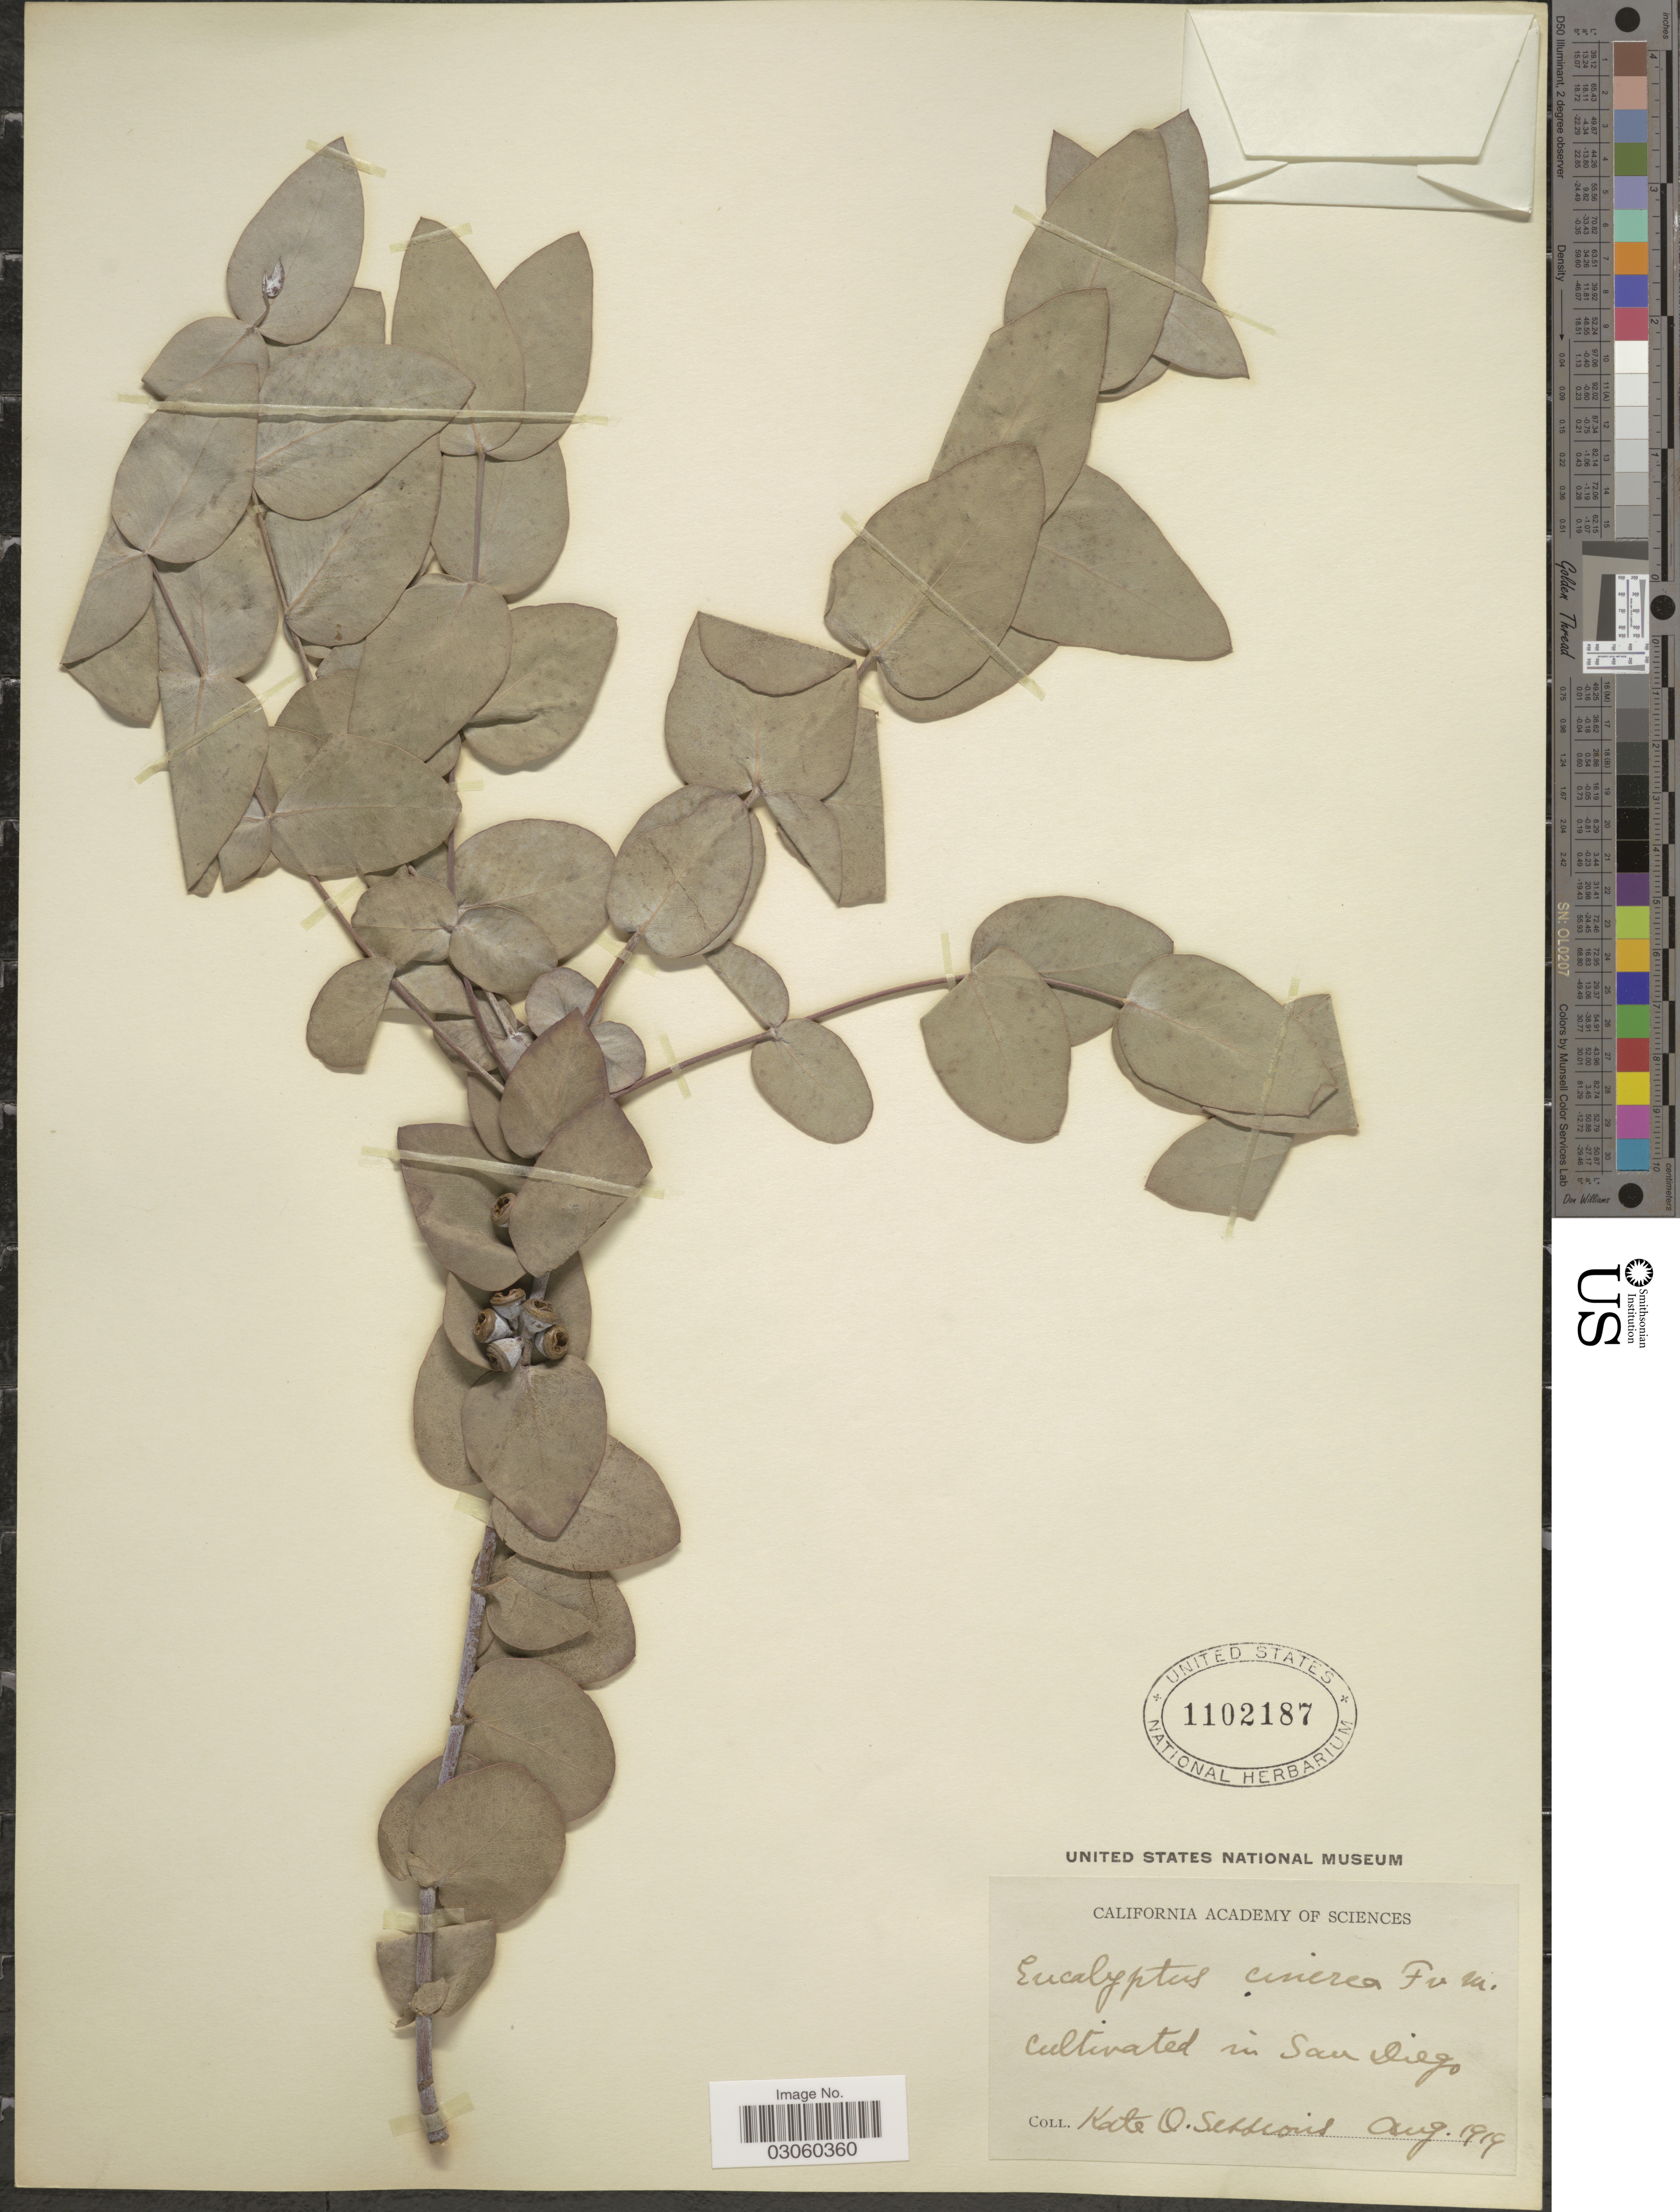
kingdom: Plantae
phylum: Tracheophyta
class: Magnoliopsida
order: Myrtales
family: Myrtaceae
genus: Eucalyptus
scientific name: Eucalyptus cinerea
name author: F. Muell. ex Benth.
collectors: K. Sessions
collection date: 1919-08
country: United States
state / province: California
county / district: San Diego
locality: In San Diego.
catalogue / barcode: US 1102187